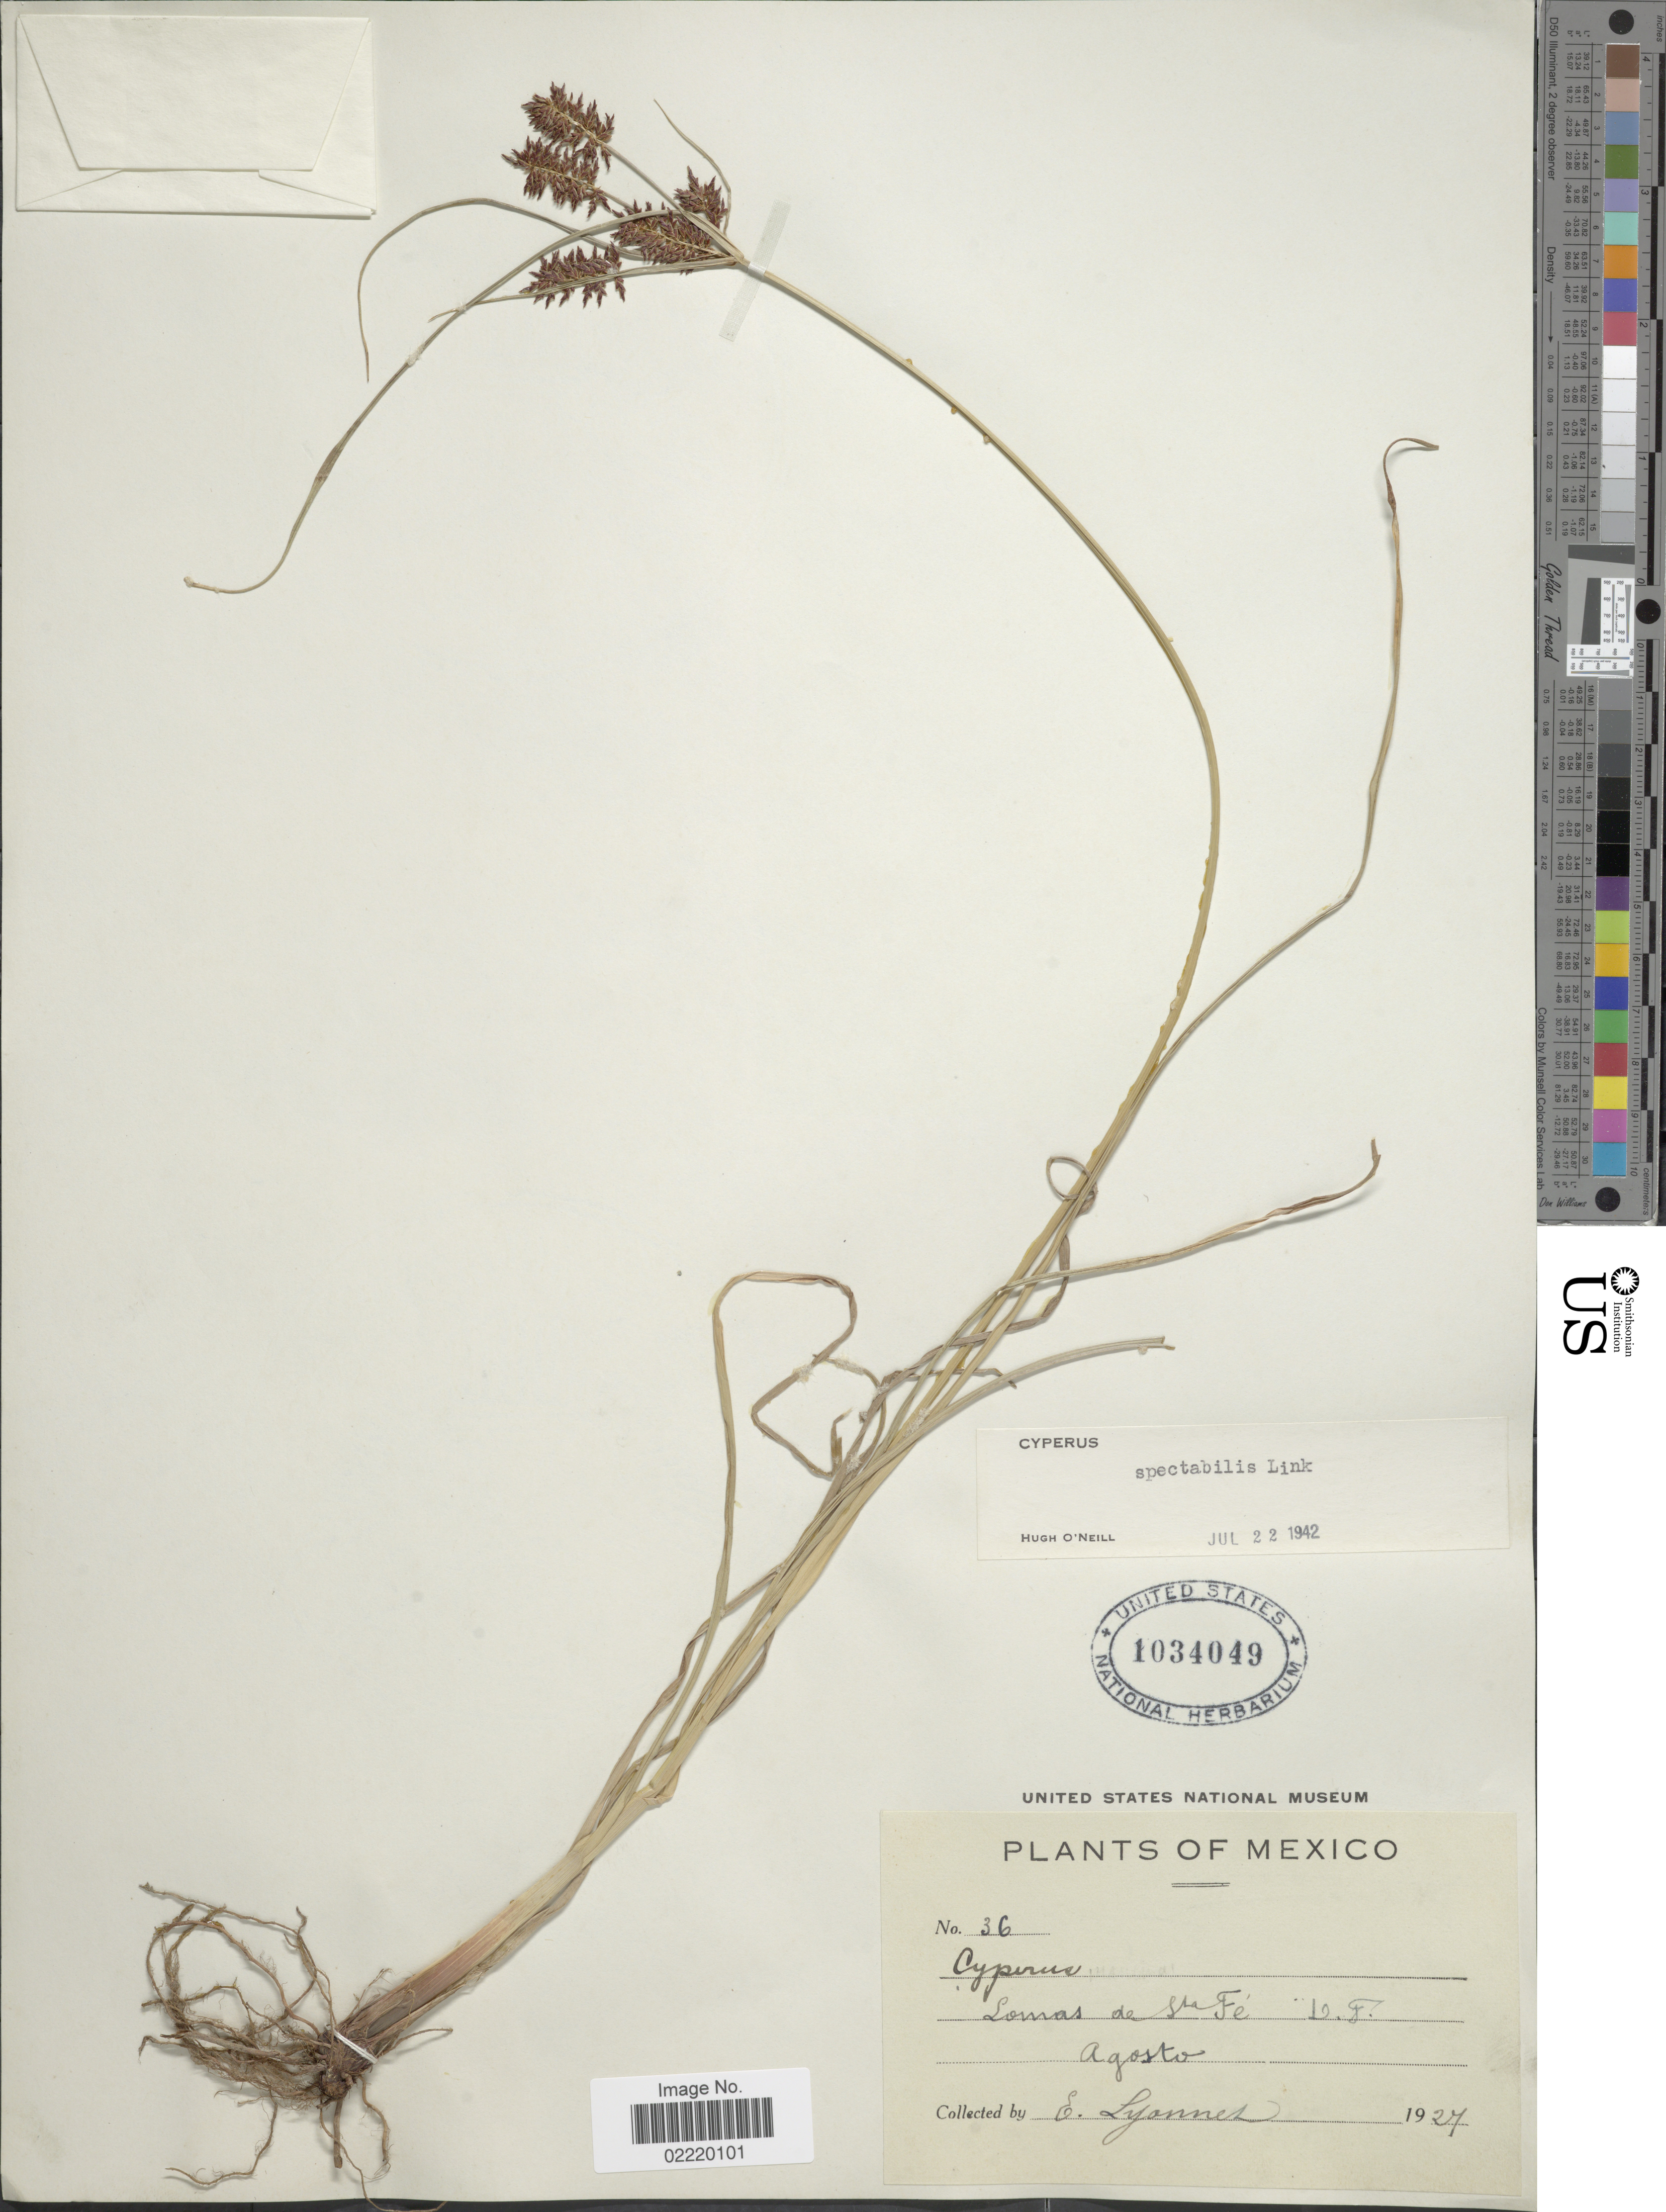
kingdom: Plantae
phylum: Tracheophyta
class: Liliopsida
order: Poales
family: Cyperaceae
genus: Cyperus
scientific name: Cyperus spectabilis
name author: Link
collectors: E. Lyonnet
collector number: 36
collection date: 1927-08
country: Mexico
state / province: Distrito Federal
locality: Lomas de Sta Fe.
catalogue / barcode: US 1034049